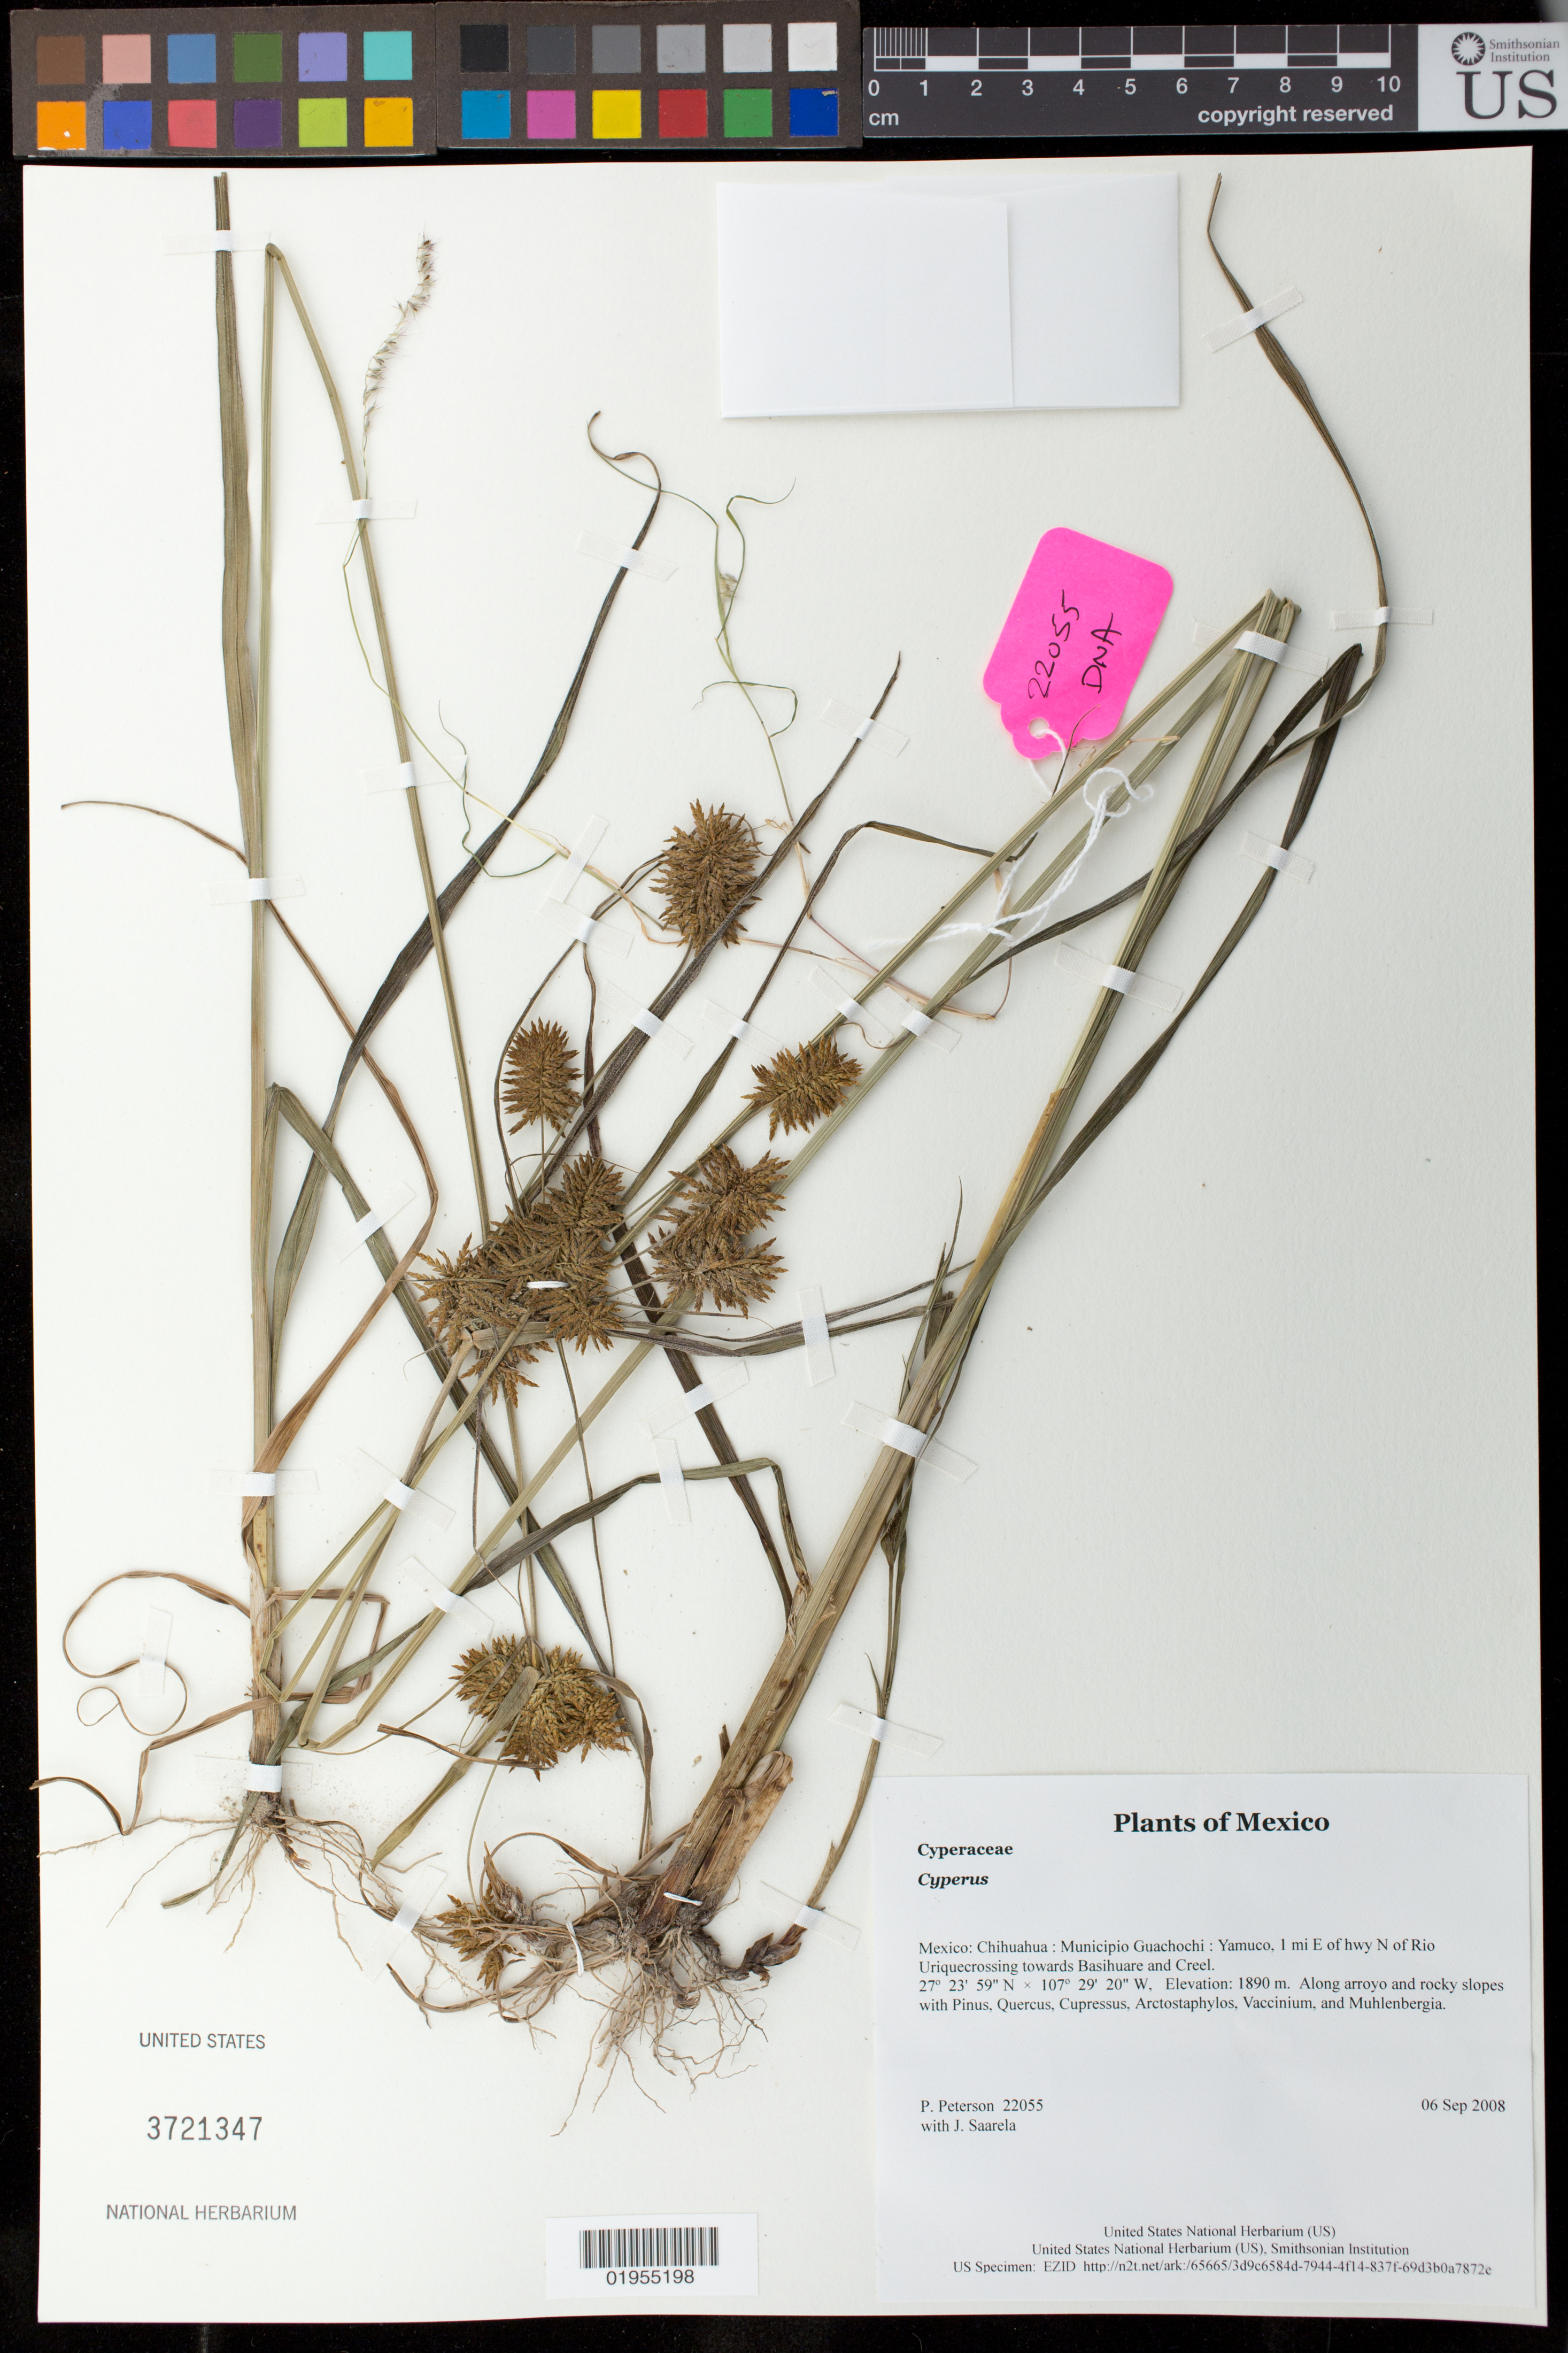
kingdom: Plantae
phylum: Tracheophyta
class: Liliopsida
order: Poales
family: Cyperaceae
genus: Cyperus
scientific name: Cyperus sp.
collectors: P. M. Peterson & J. Saarela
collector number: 22055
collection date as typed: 06 Sep 2008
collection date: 2008-09-06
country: Mexico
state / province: Chihuahua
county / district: Municipio Guachochi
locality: Yamuco, 1 mi E of hwy N of Rio Uriquecrossing towards Basihuare and Creel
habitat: Along arroyo and rocky slopes with Pinus, Quercus, Cupressus, Arctostaphylos, Vaccinium, and Muhlenbergia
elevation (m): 1890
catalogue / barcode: US 3721347